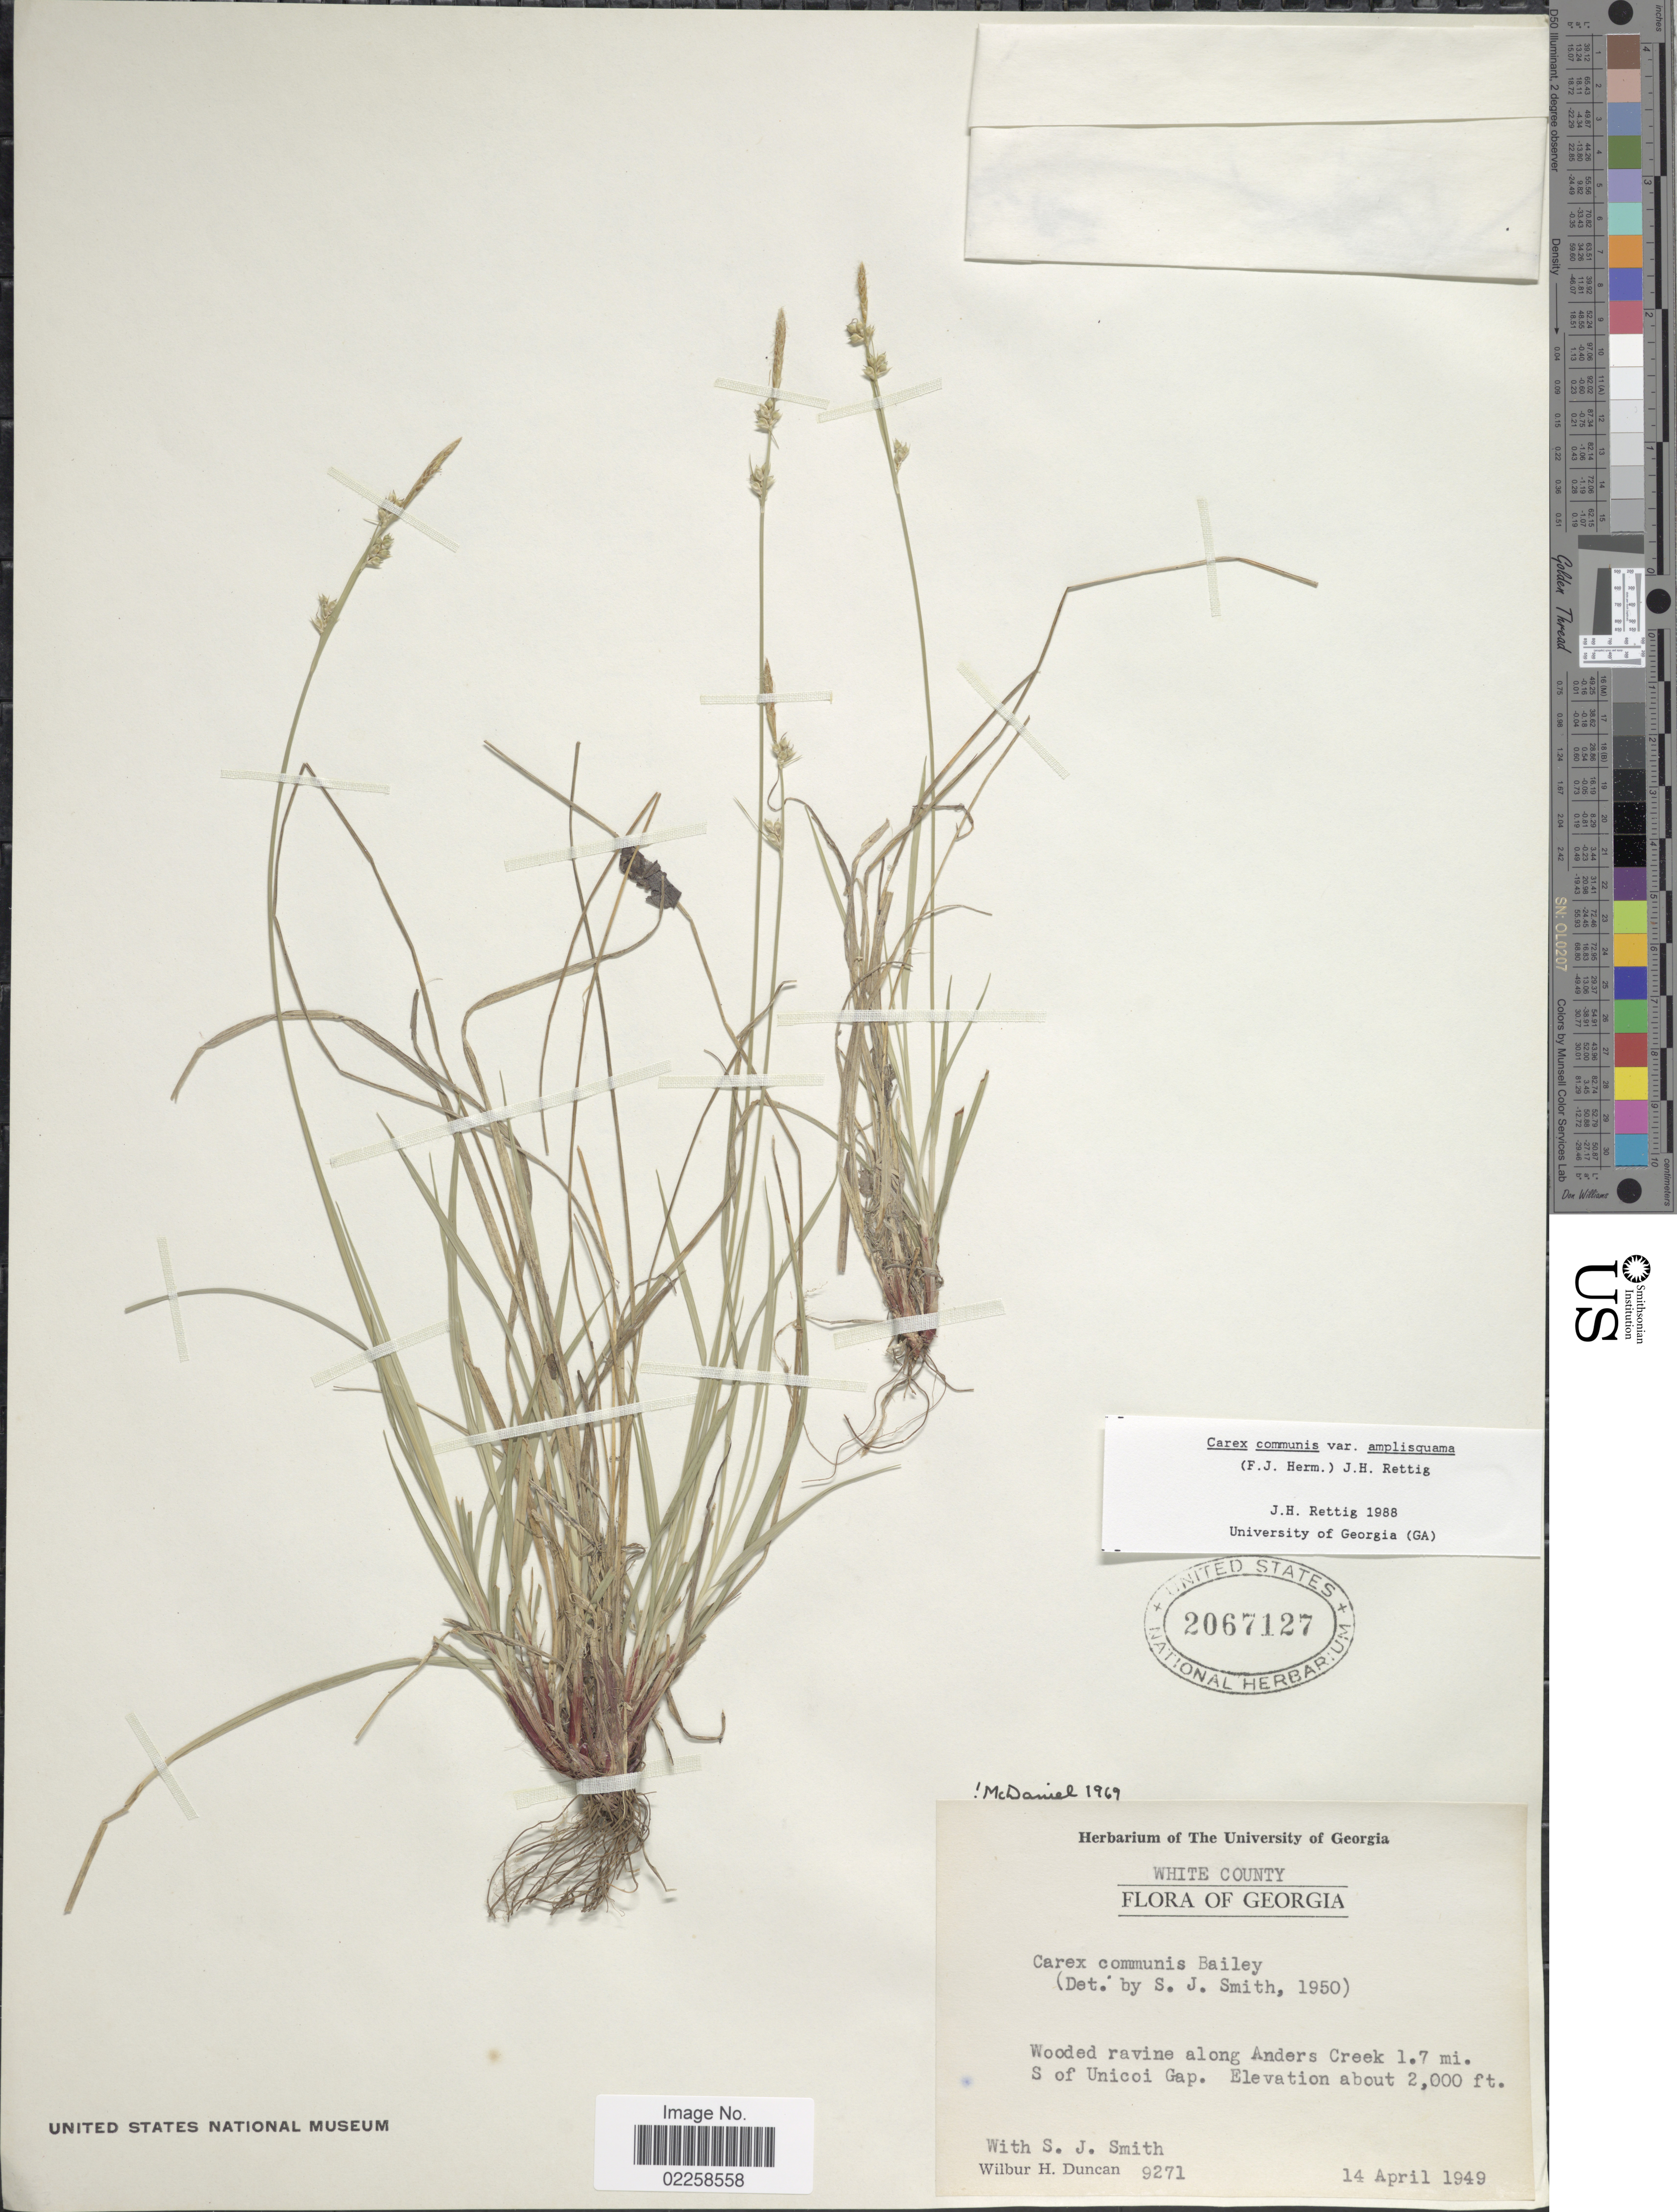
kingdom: Plantae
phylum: Tracheophyta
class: Liliopsida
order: Poales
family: Cyperaceae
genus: Carex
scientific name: Carex communis var. amplisquama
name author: (F.J. Herm.) Rettig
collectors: W. H. Duncan & S. Smith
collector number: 9271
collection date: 1949-04-14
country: United States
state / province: Georgia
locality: White County. Wooded ravine along Anders Creek 1.7 mi. S of Unicoi Gap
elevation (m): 610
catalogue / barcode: US 2067127